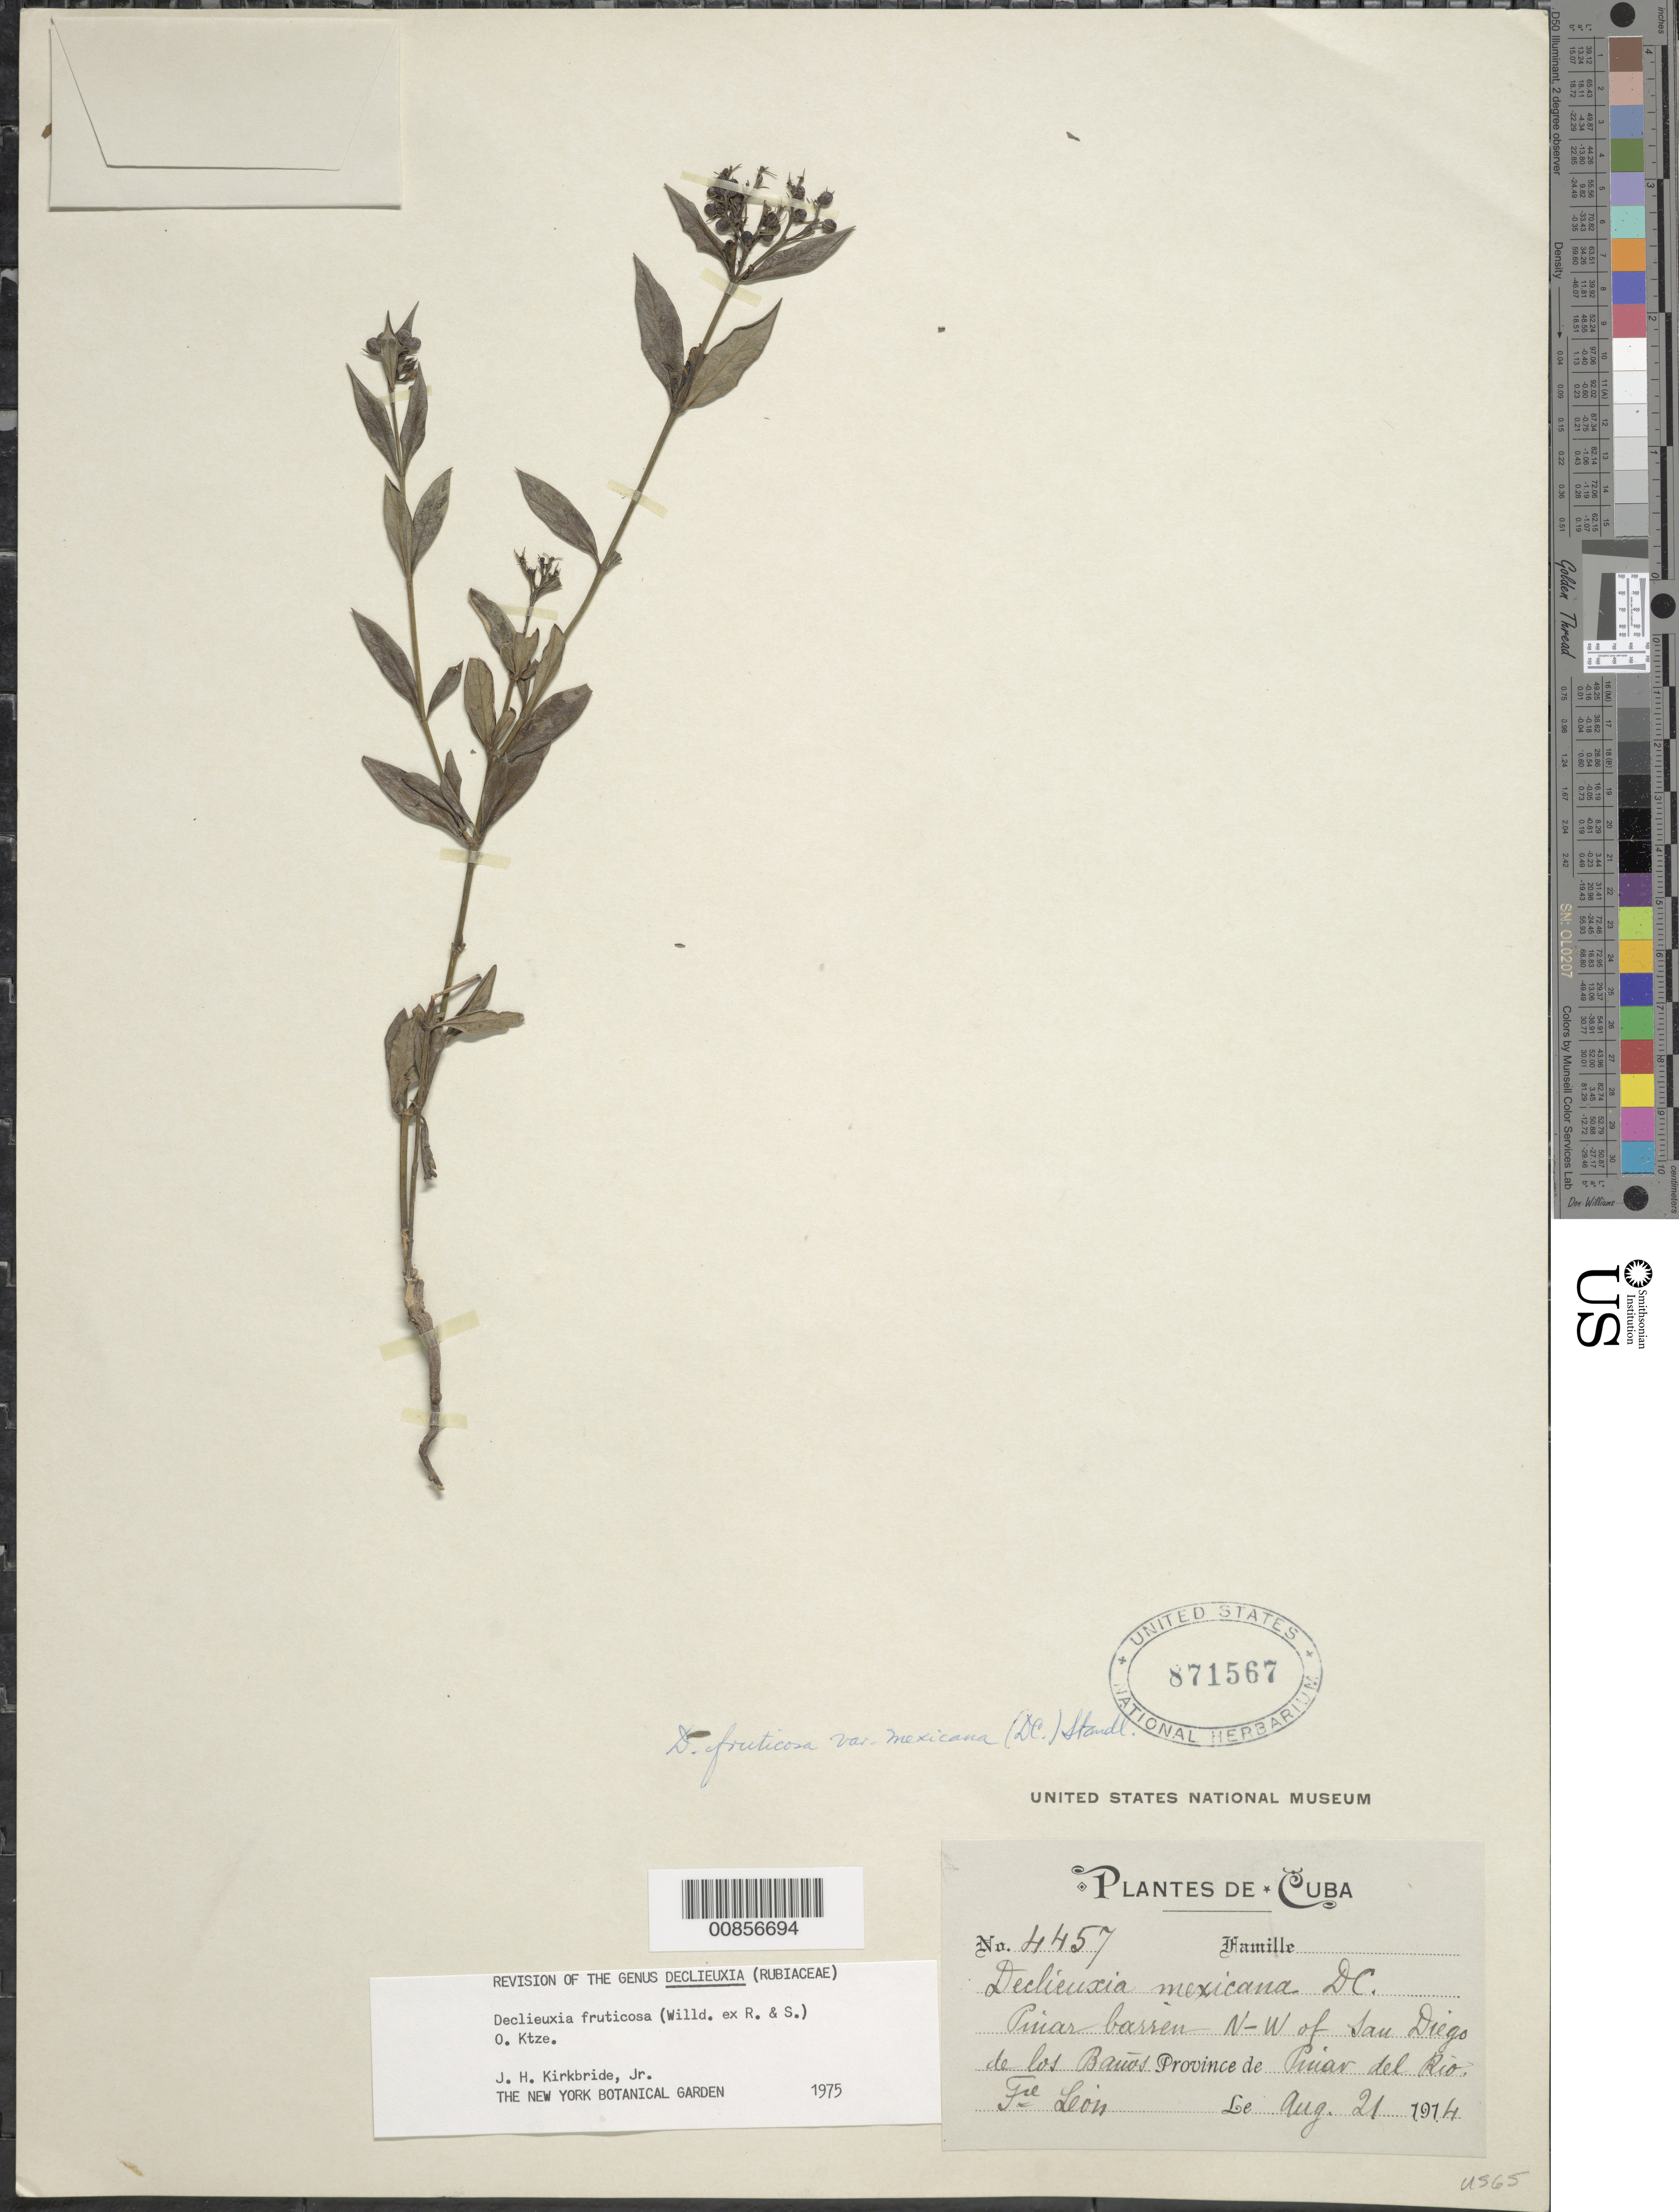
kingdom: Plantae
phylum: Tracheophyta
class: Magnoliopsida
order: Gentianales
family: Rubiaceae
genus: Declieuxia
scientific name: Declieuxia fruticosa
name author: (Willd. ex Roem. & Schult.) Kuntze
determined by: Kirkbride, J. H.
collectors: Bro. León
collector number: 4457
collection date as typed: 21 Aug 1914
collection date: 1914-08-21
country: Cuba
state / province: Pinar del Río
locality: Pine barren NW of San Diego de los Banos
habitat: Pine barren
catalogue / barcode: US 871567